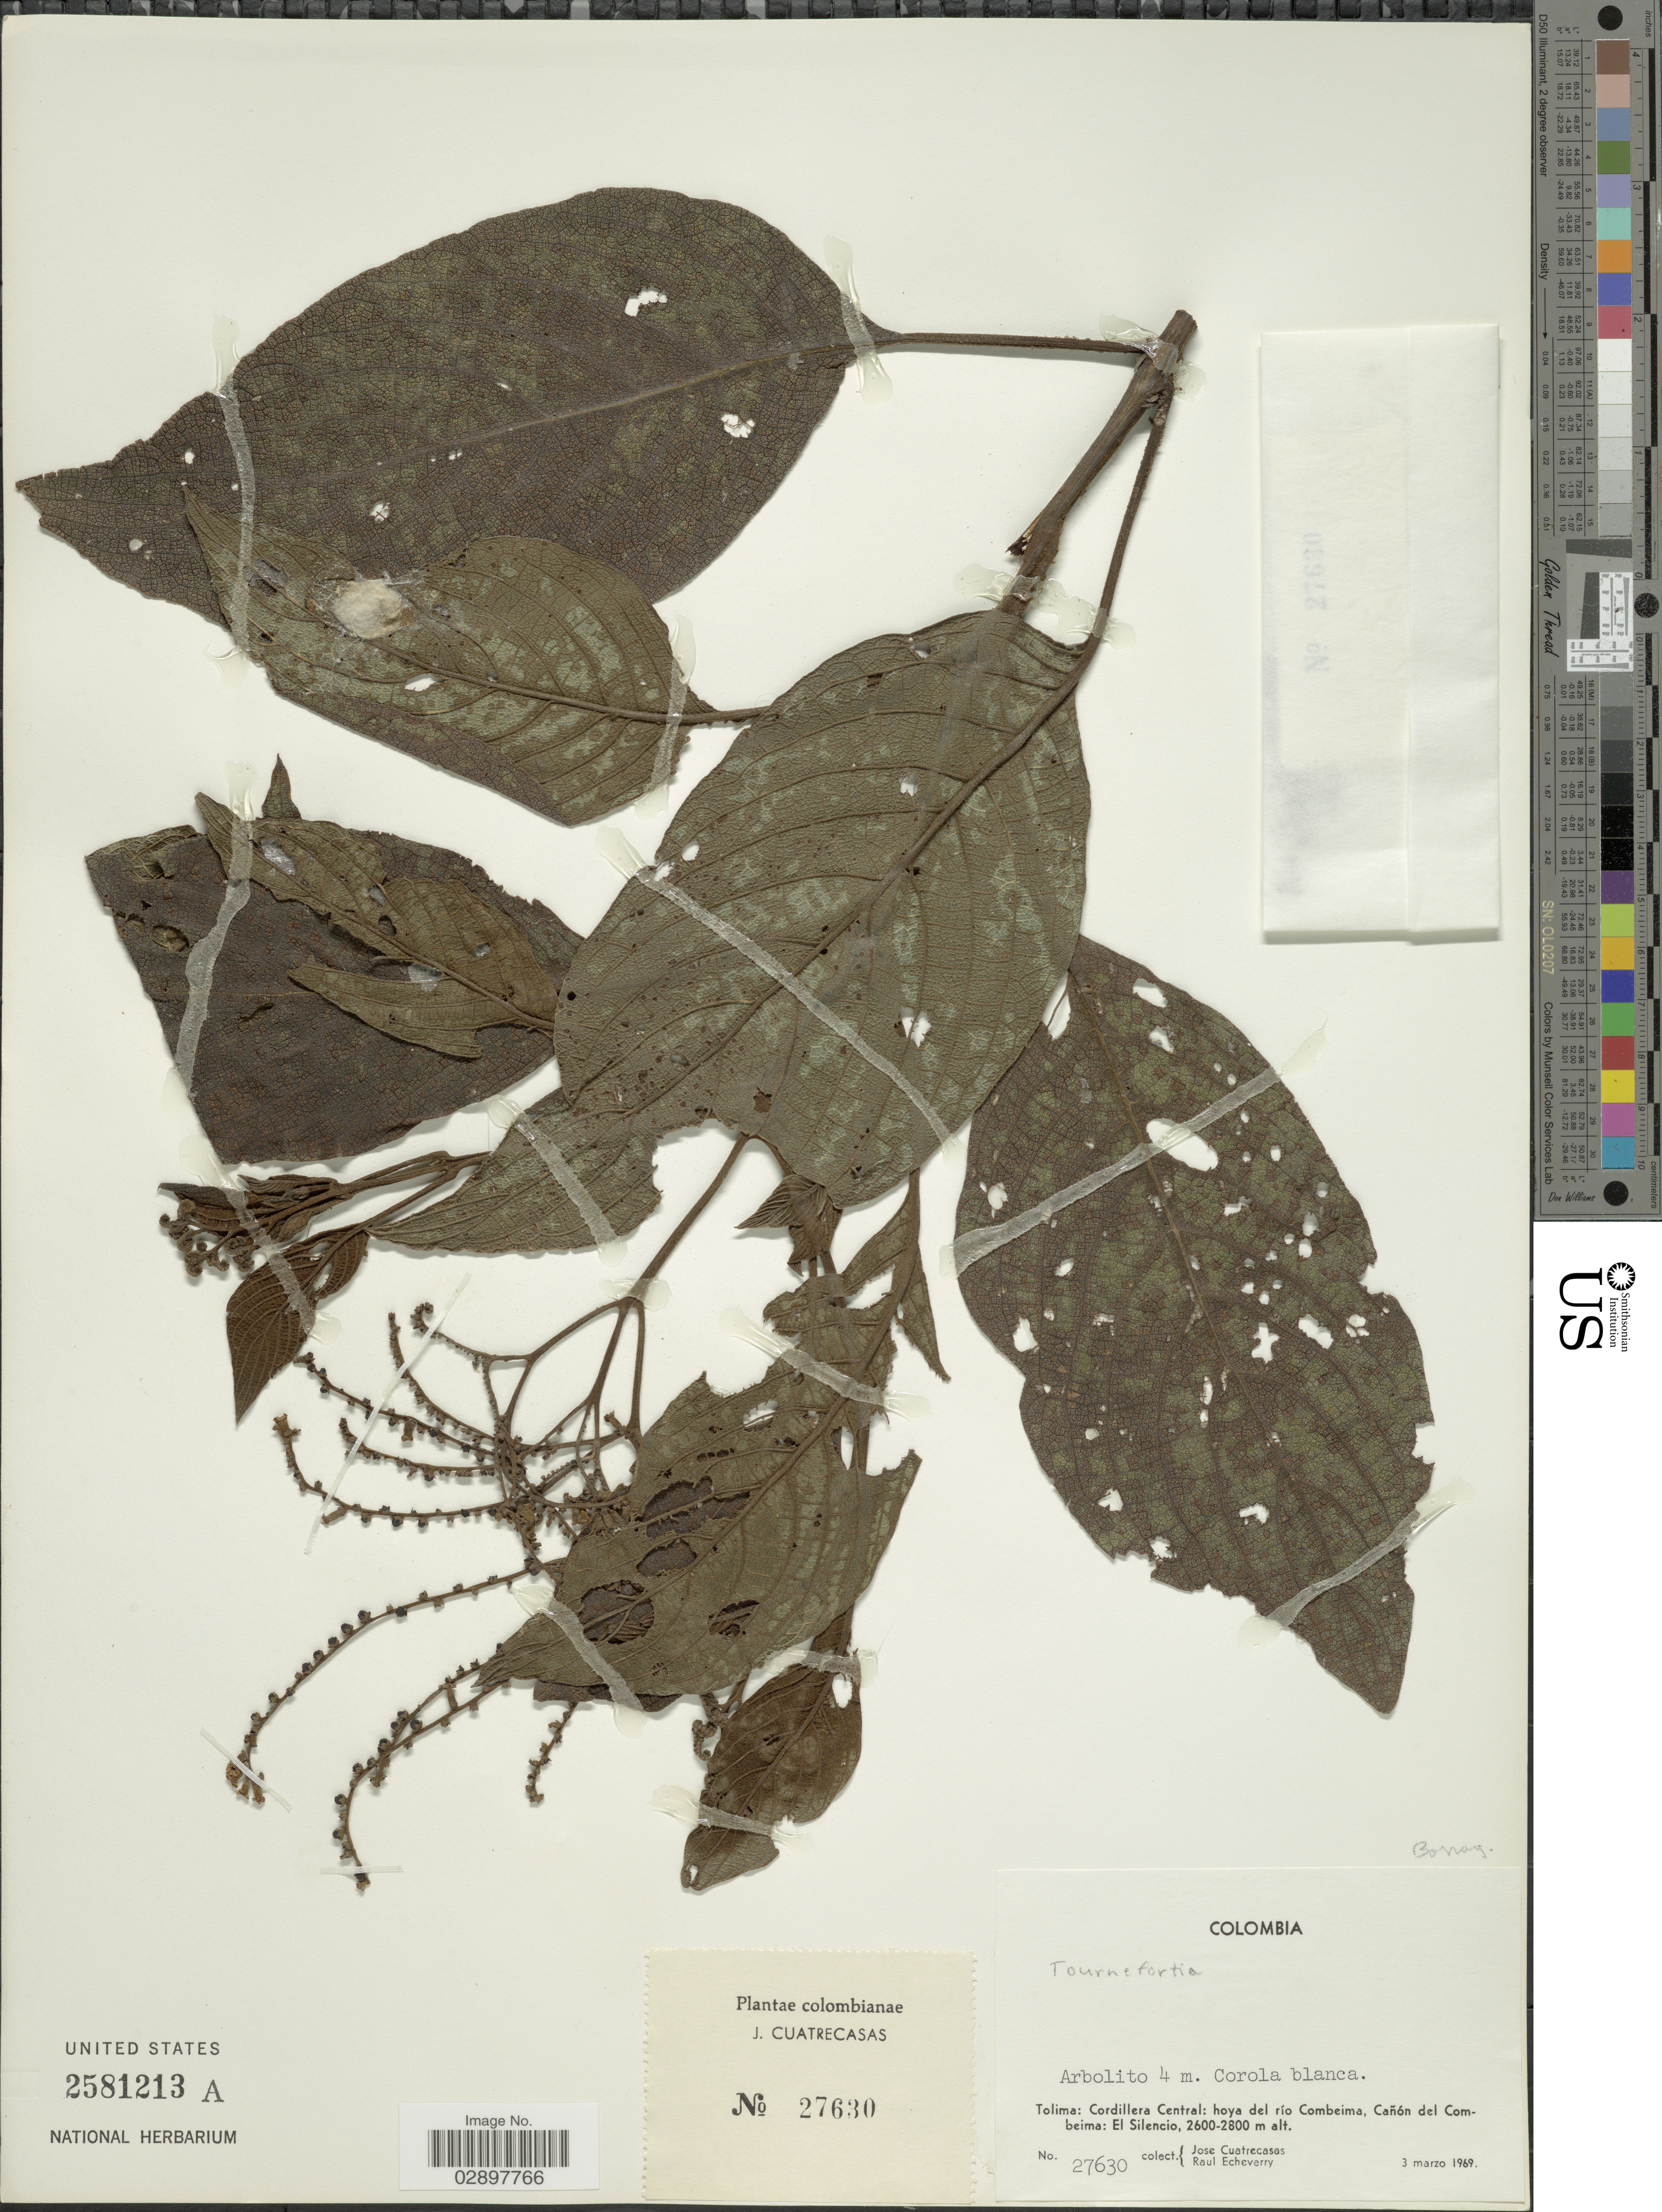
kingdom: Plantae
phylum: Tracheophyta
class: Magnoliopsida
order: Boraginales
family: Heliotropiaceae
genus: Tournefortia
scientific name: Tournefortia sp.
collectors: J. Cuatrecasas & R. Echeverry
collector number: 27630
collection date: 1969-03-03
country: Colombia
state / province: Tolima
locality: Cordillera Central: hoya del río Combeima, Cañón del Combeima: El Silencio.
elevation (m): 2600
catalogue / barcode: US 2581213A